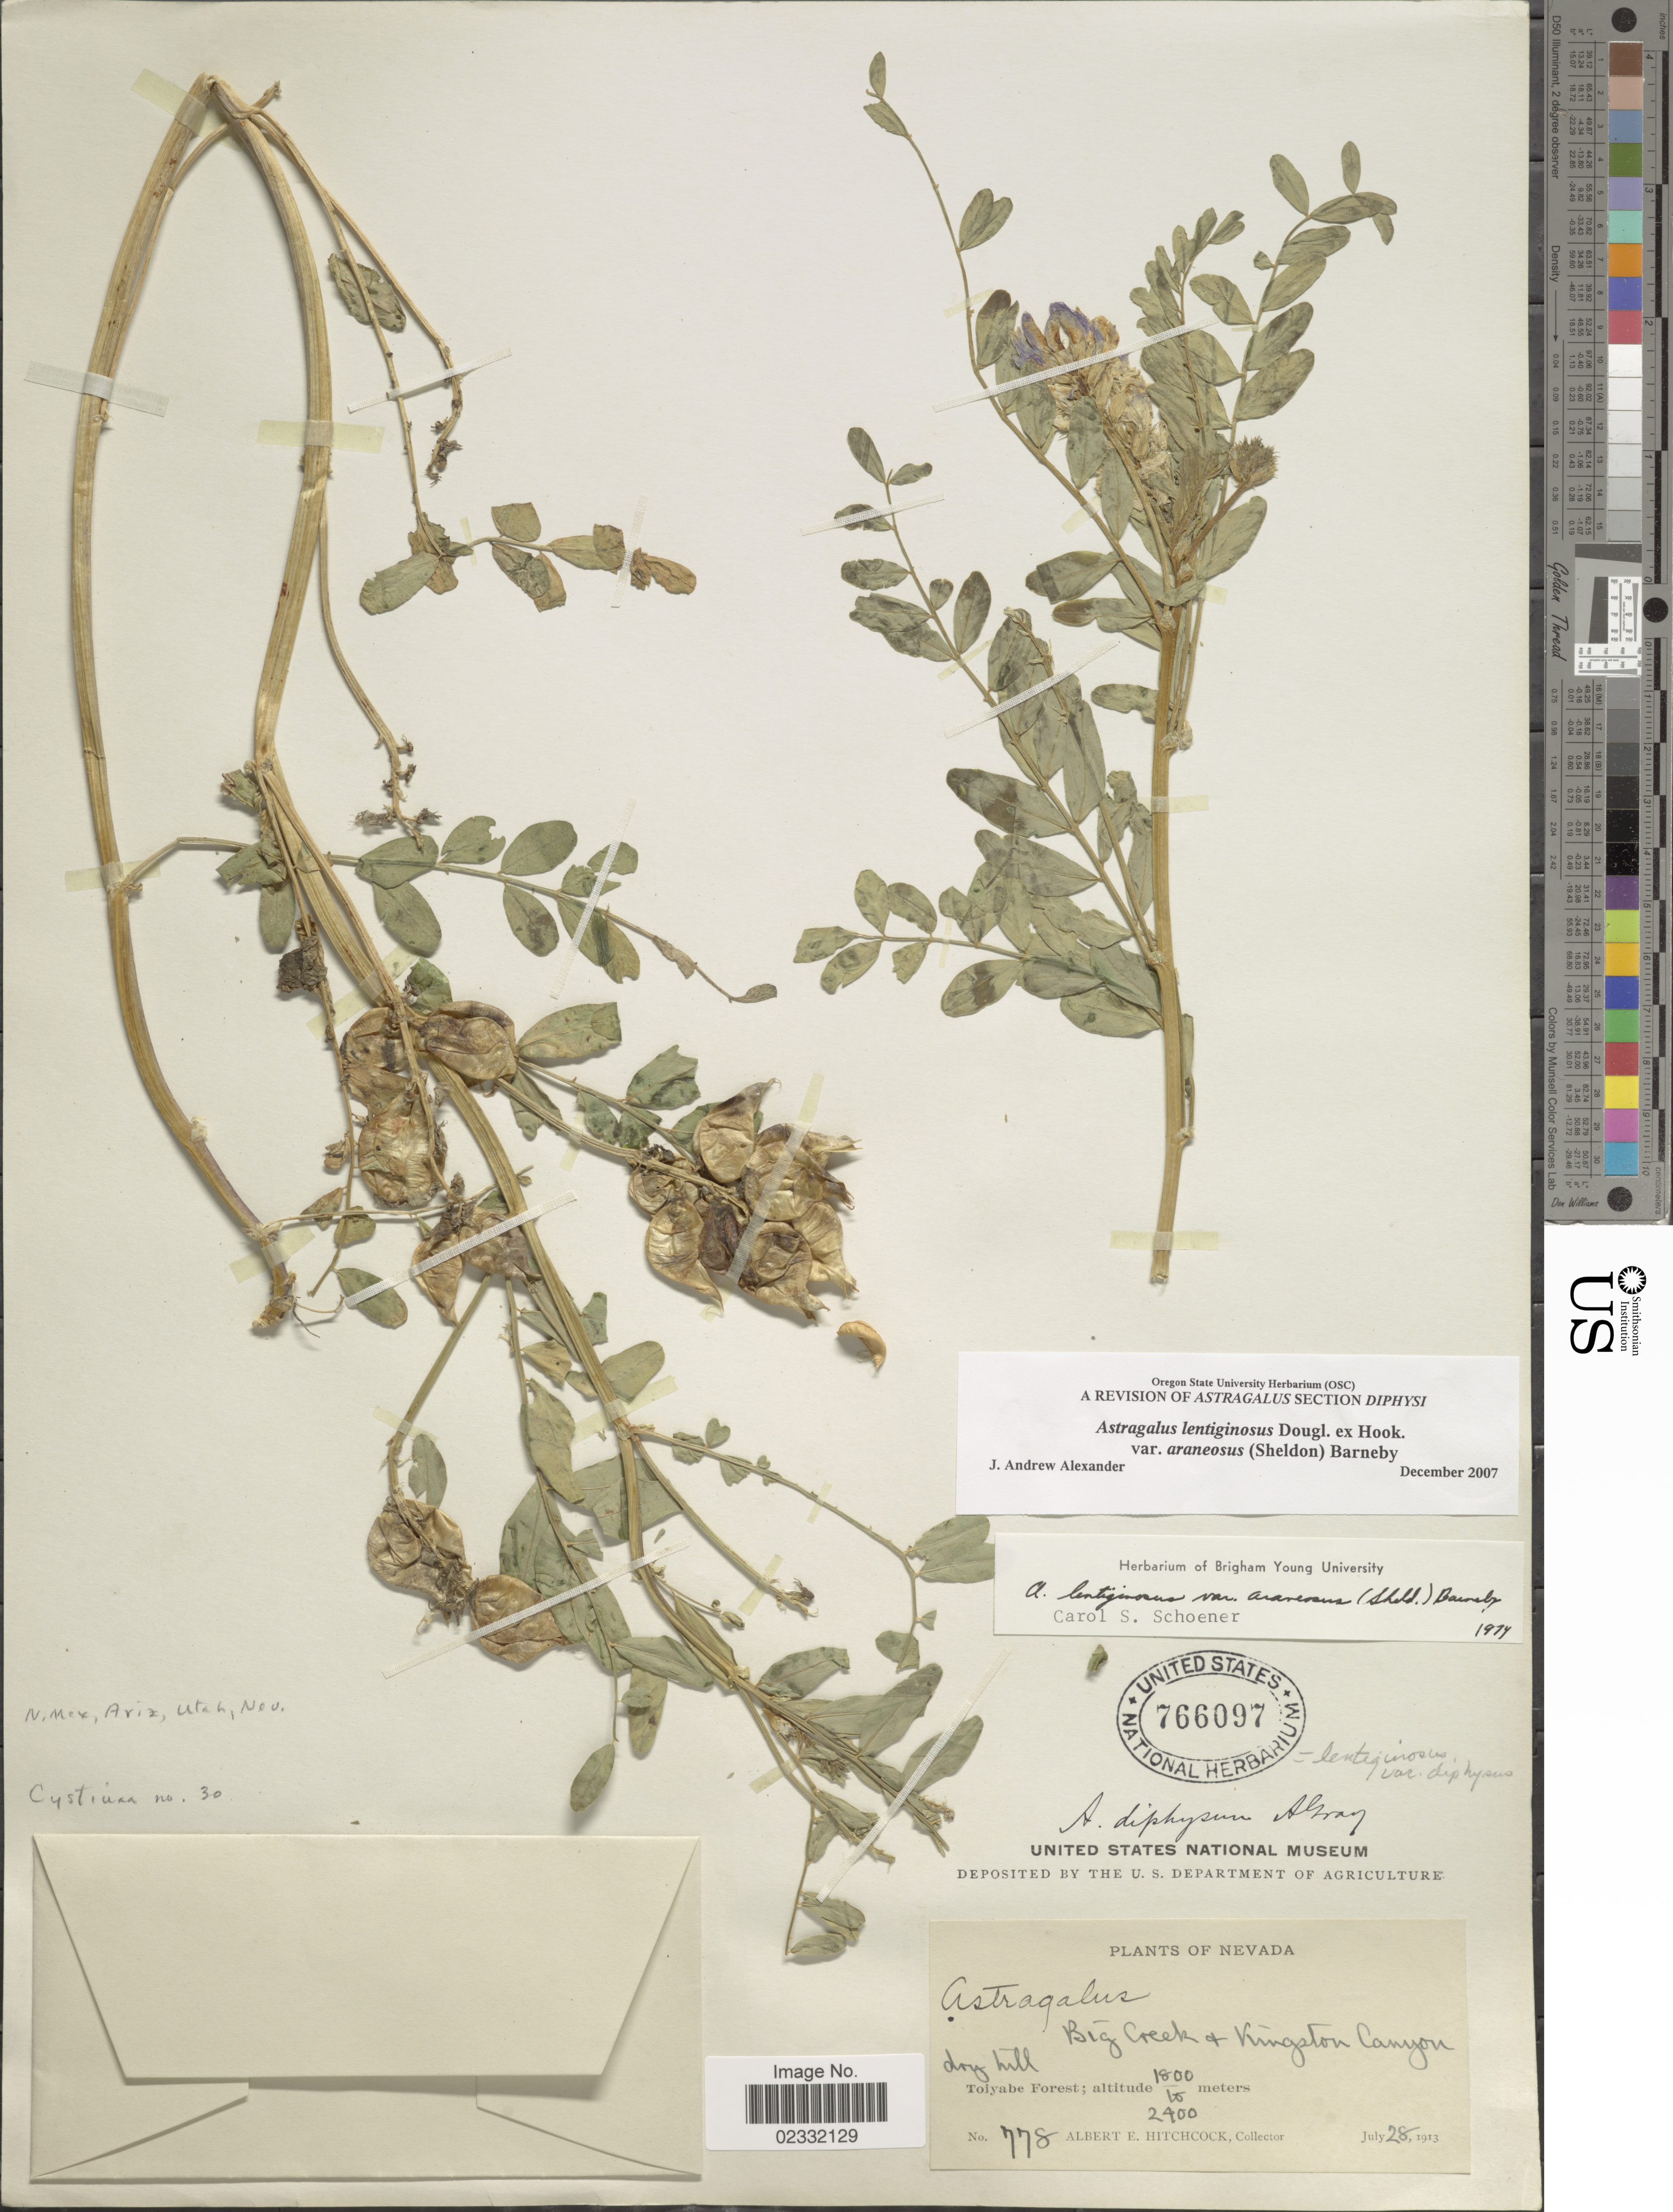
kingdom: Plantae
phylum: Tracheophyta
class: Magnoliopsida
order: Fabales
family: Fabaceae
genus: Astragalus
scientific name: Astragalus lentiginosus var. araneosus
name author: (E. Sheld.) Barneby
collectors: A. Hitchcock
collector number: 778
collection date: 1913-07-28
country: United States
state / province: Nevada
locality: Big Creek + Kingston Canyon dry hill, Toiyabe Forest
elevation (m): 1800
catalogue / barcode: US 766097